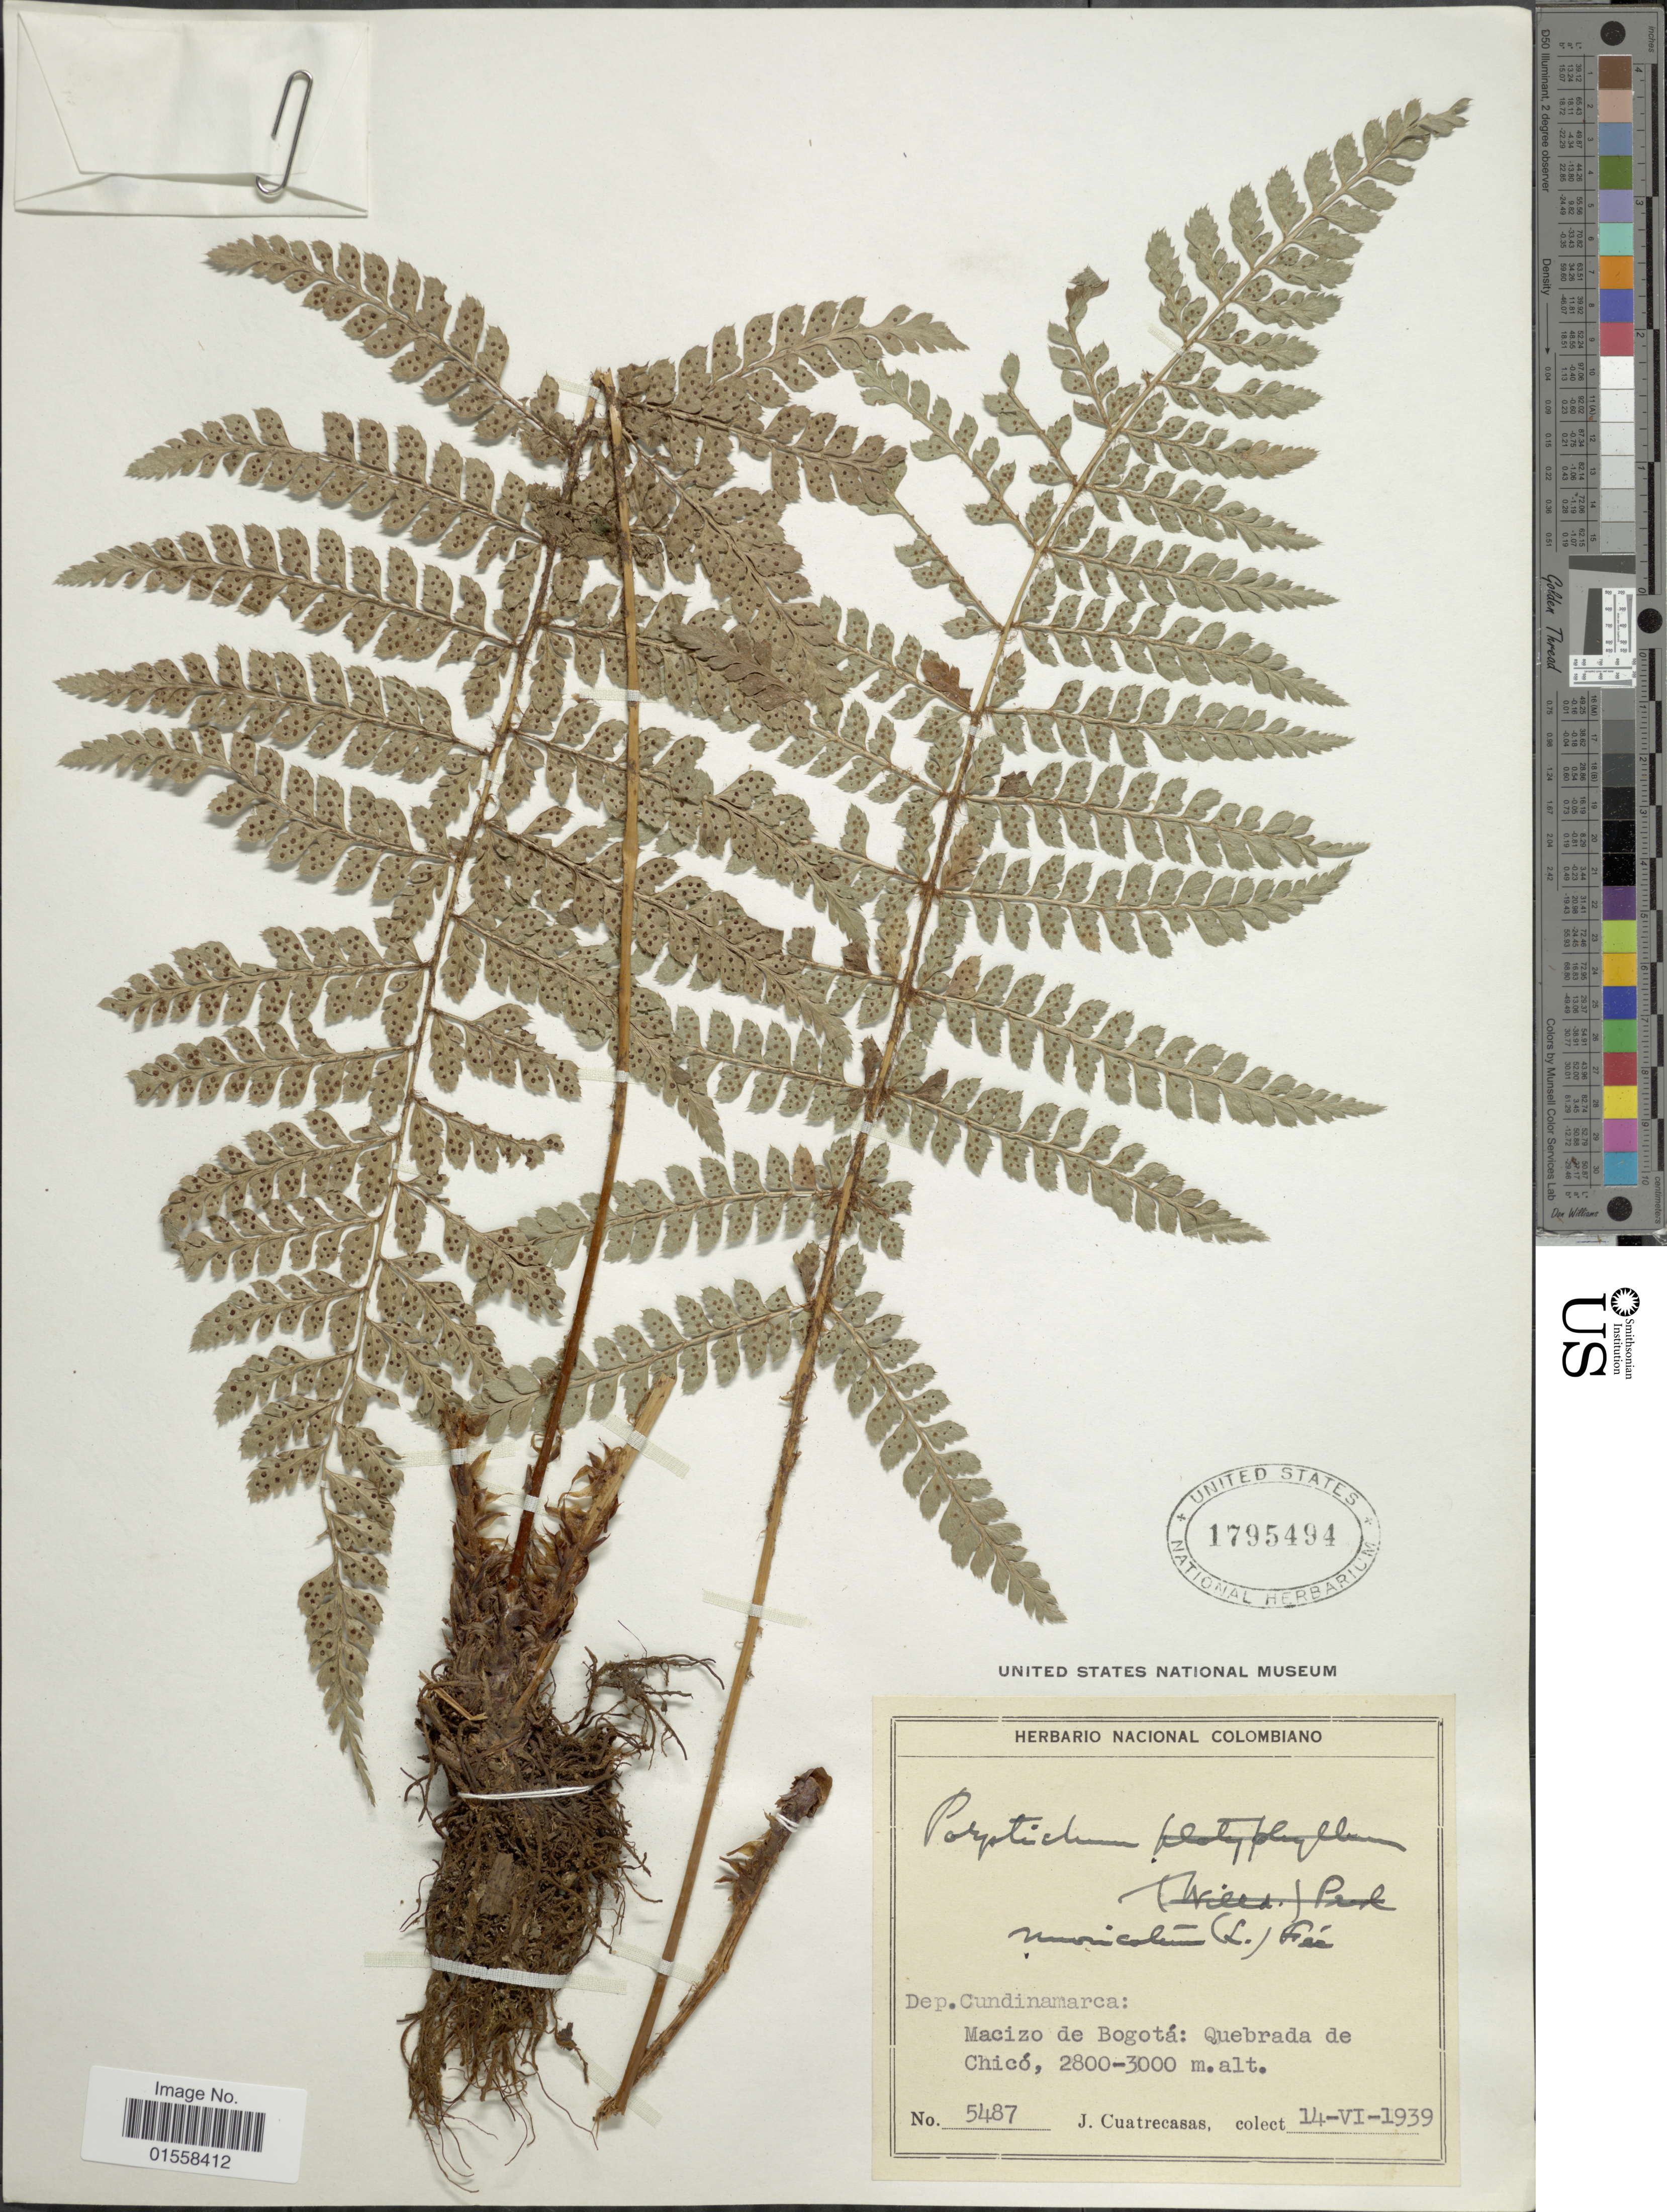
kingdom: Plantae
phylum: Tracheophyta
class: Polypodiopsida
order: Polypodiales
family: Dryopteridaceae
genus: Polystichum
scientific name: Polystichum muricatum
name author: (L.) Fée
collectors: J. Cuatrecasas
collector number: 5487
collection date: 1939-06-14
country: Colombia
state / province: Cundinamarca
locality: Dep. Cundinamarca, Macizo de Bogota: Quebrada de Chico.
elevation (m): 2800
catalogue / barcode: US 1795494